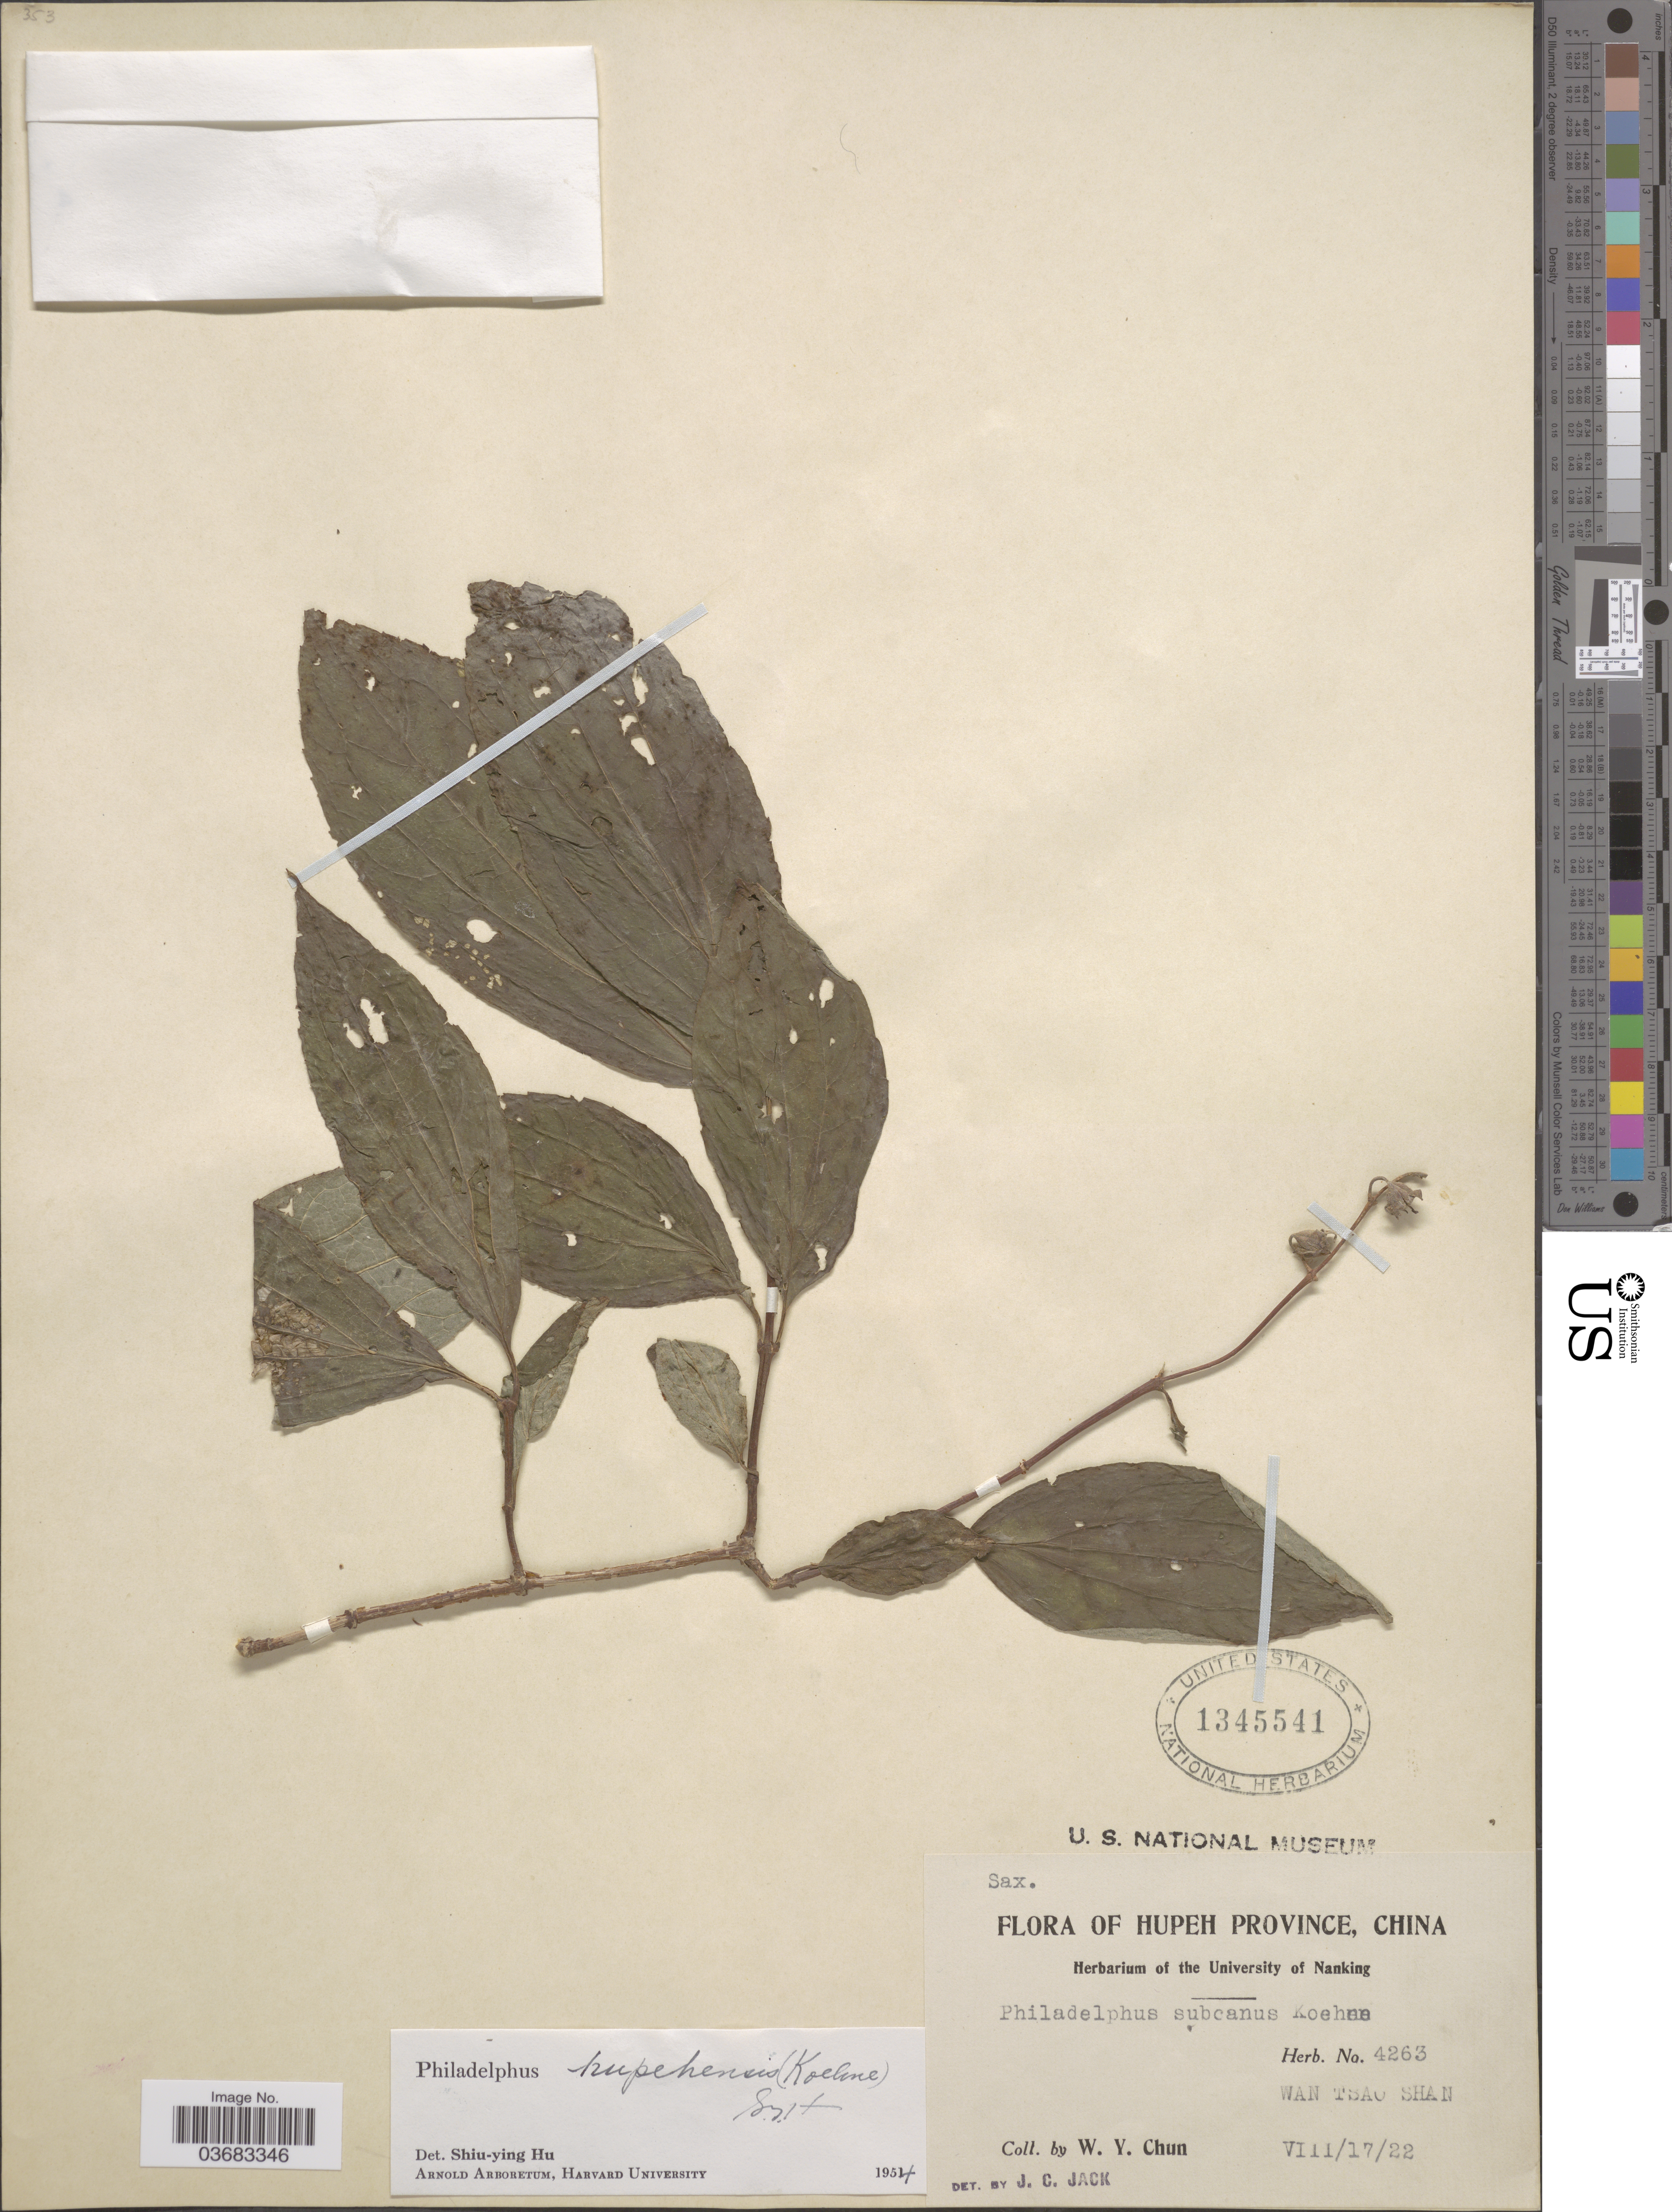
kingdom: Plantae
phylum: Tracheophyta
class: Magnoliopsida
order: Cornales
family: Hydrangeaceae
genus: Philadelphus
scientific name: Philadelphus hupehensis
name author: (Koehne) S.Y. Hu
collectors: W. Y. Chun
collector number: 4263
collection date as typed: Transcribed d/m/y: 17/8/22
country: China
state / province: Hubei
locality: Hupeh Province. Wan Tsao Shan.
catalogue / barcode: US 1345541